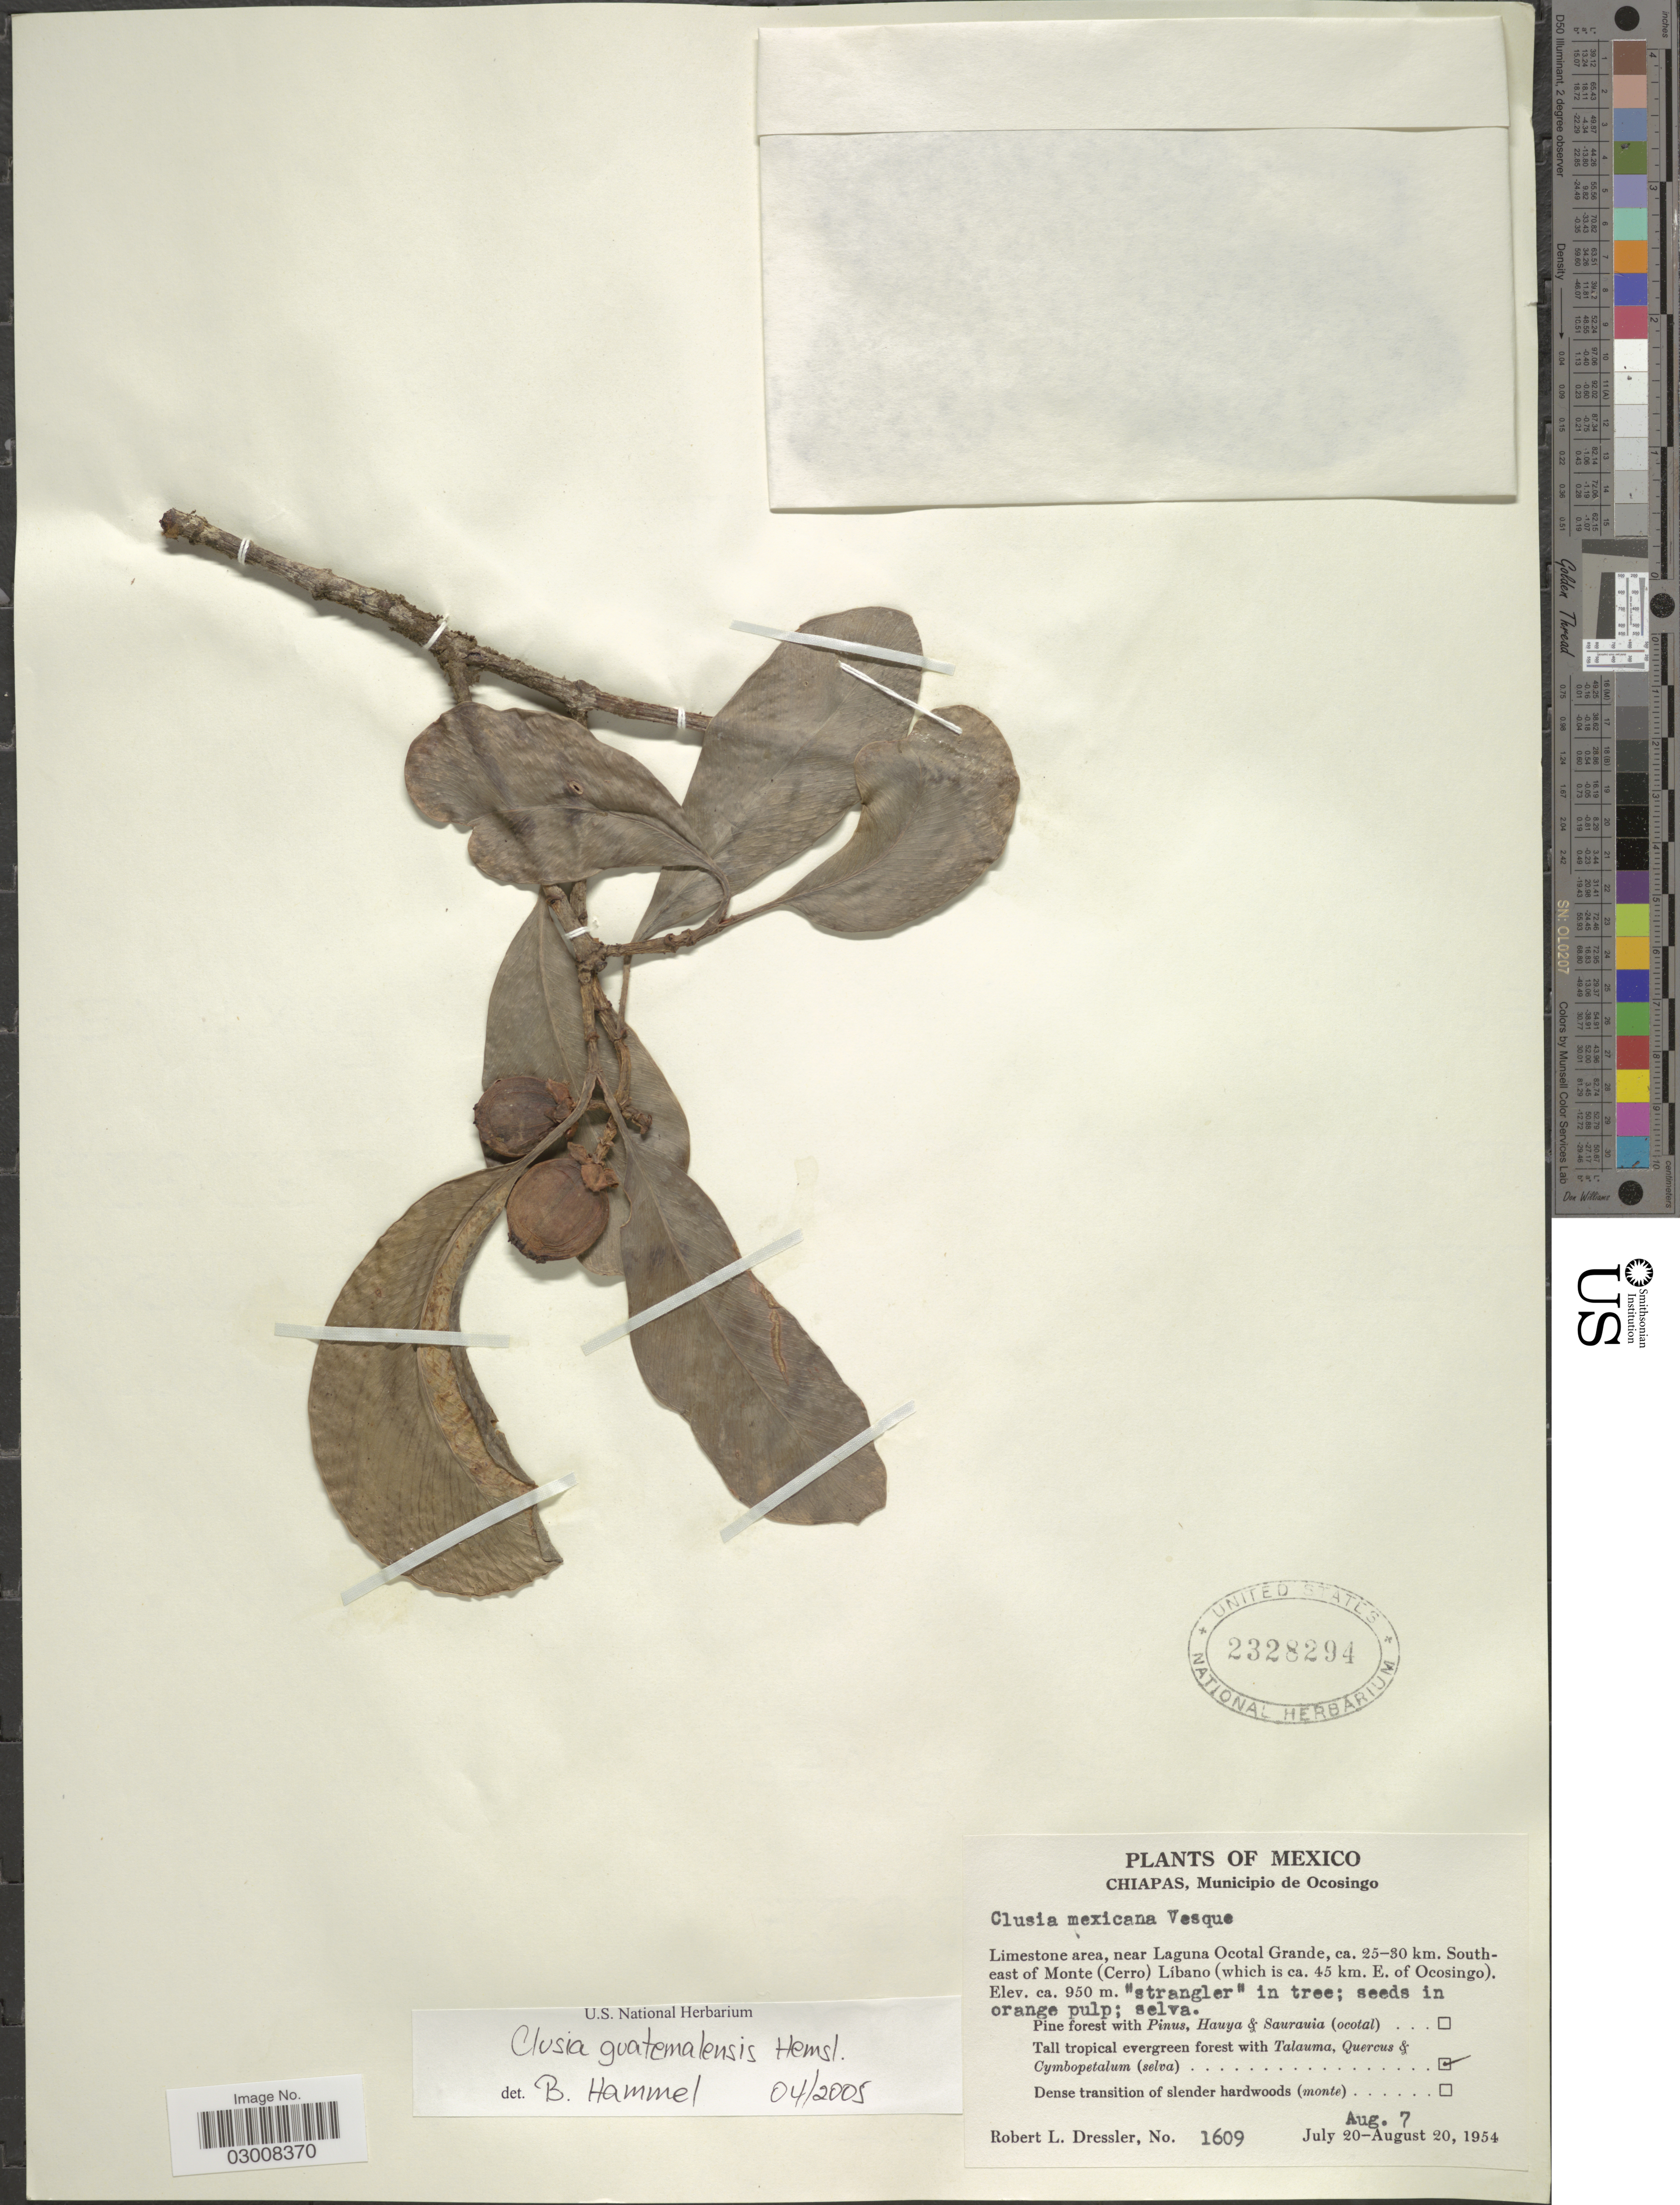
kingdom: Plantae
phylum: Tracheophyta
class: Magnoliopsida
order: Malpighiales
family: Clusiaceae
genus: Clusia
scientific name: Clusia guatemalensis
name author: Hemsl.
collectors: R. Dressler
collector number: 1609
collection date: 1954-08-07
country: Mexico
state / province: Chiapas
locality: Municipio de Ocosingo. Limestone area, near Laguna Ocotal Grande, ca. 25-30 km. Southeast of Monte (Cerro) Líbano (which is ca. 45 km. E. of Ocosingo).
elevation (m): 950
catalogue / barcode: US 2328294